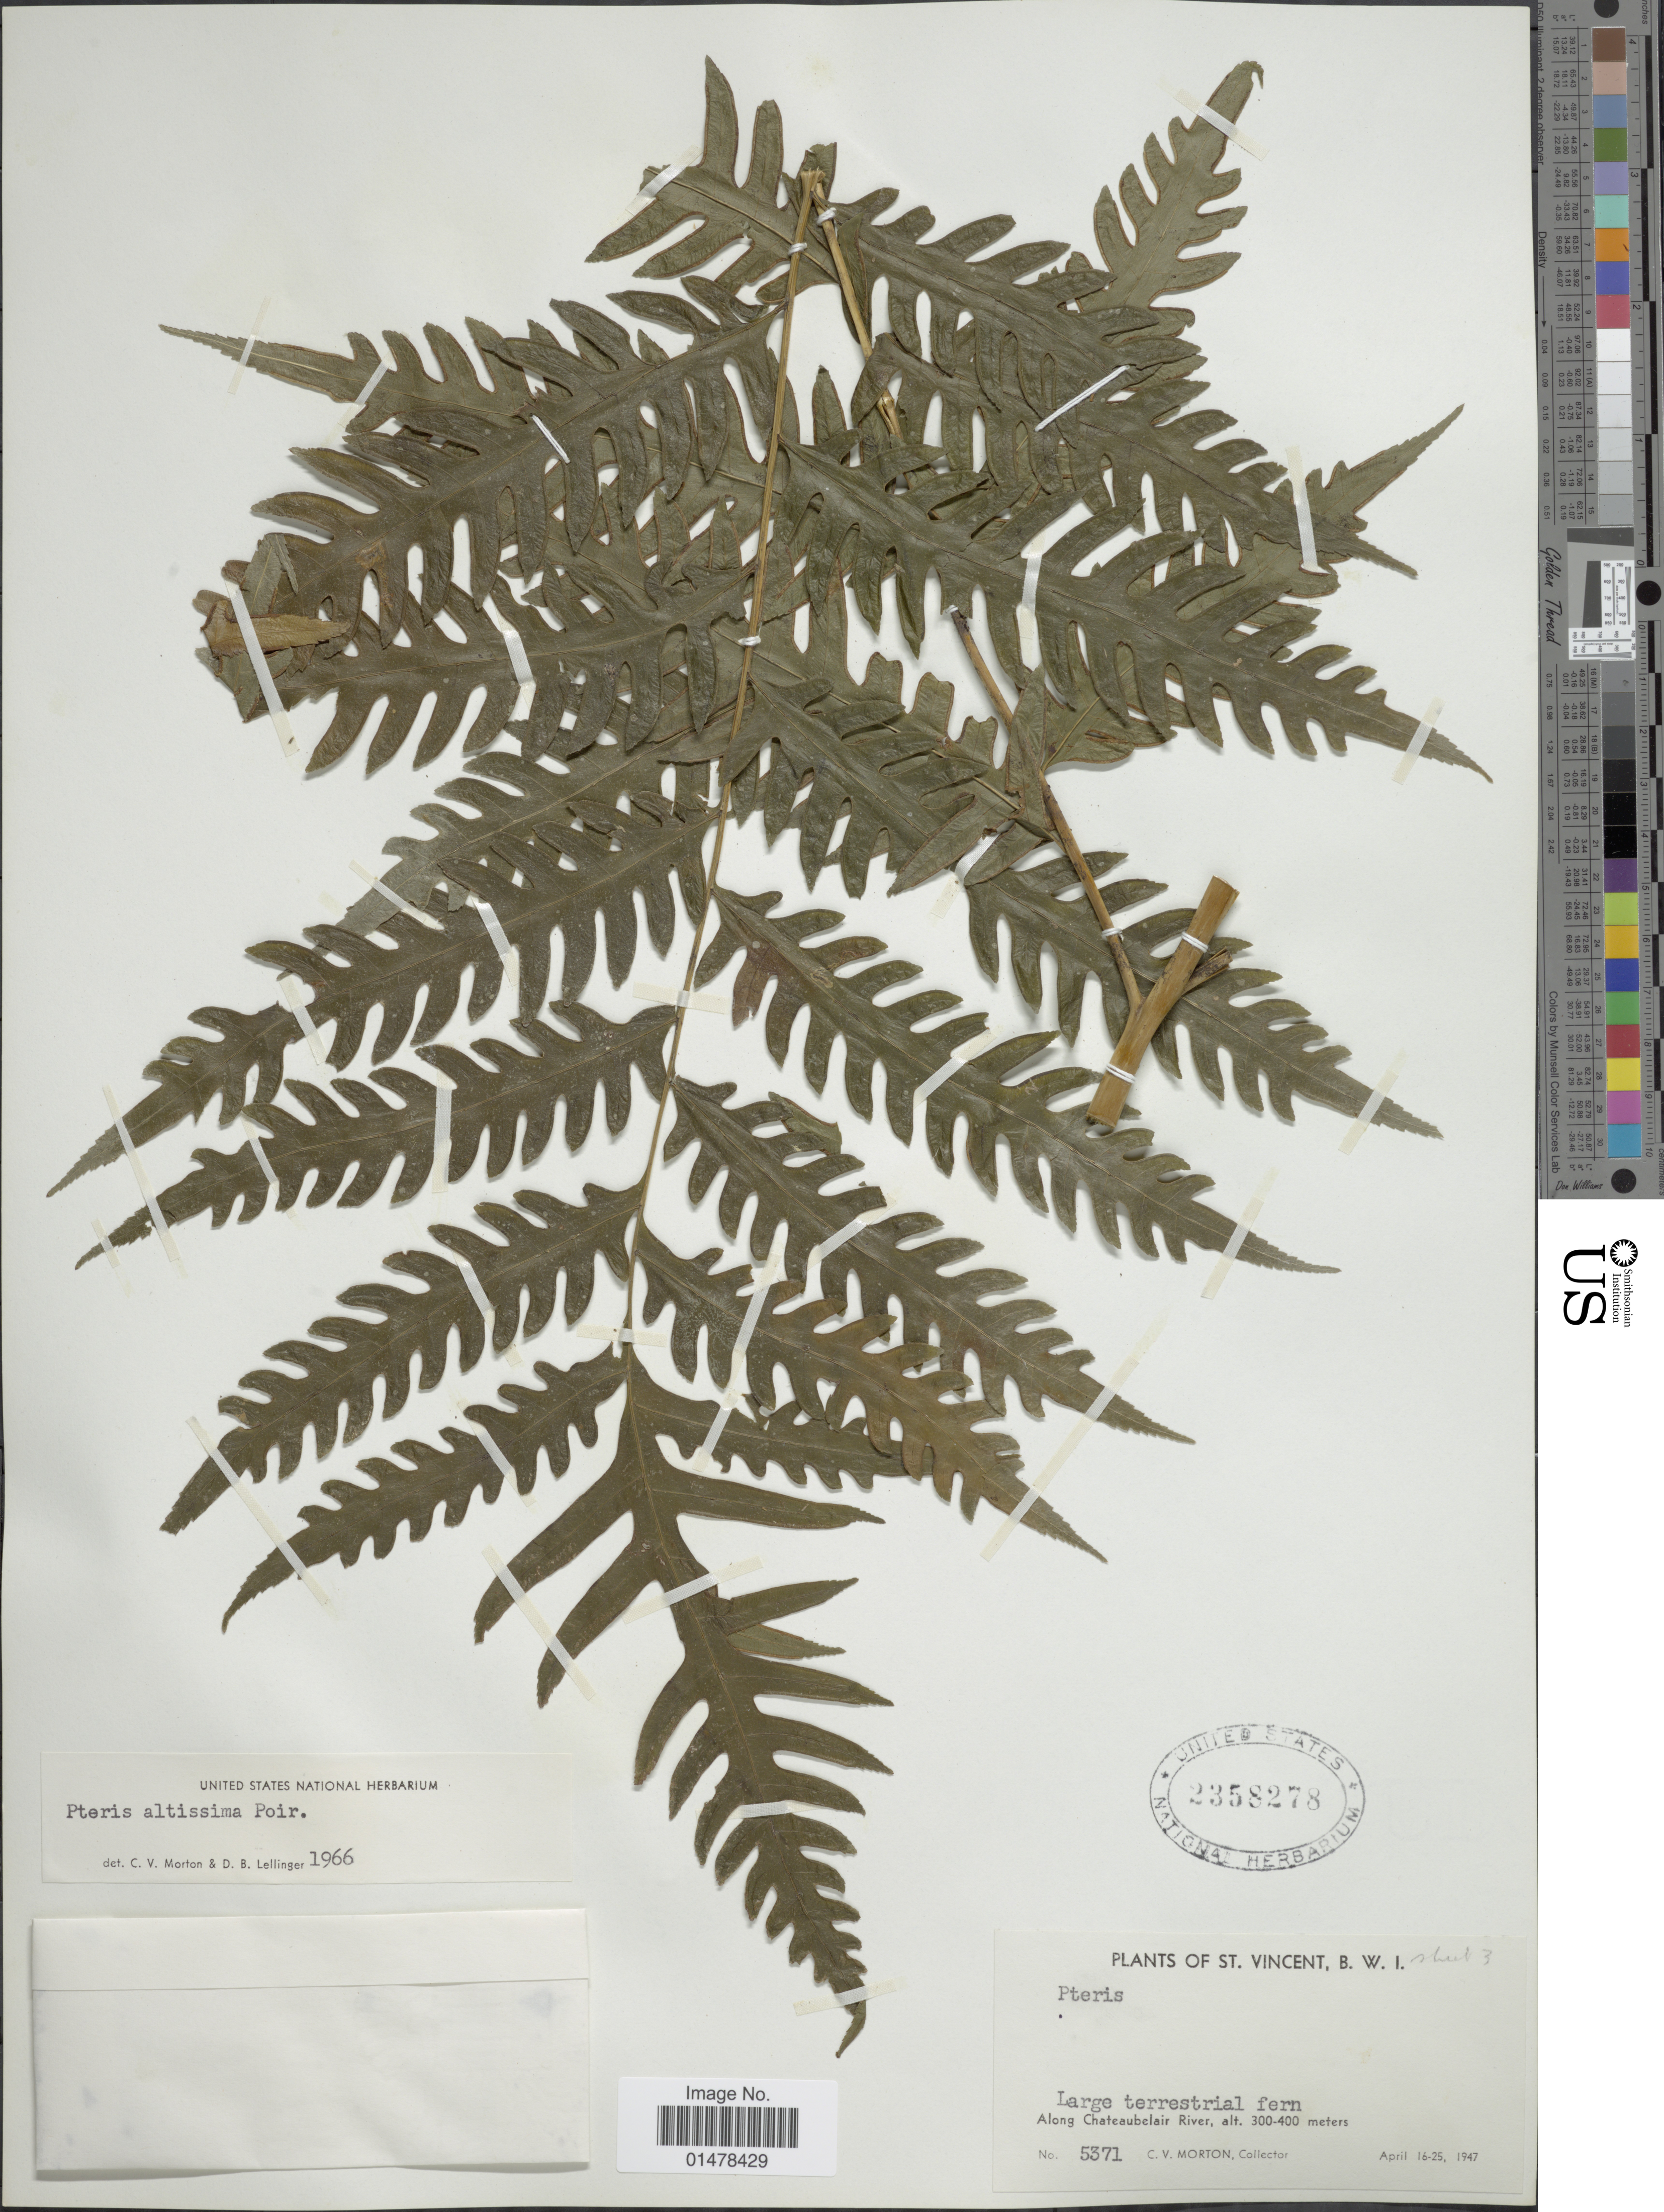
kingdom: Plantae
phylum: Tracheophyta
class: Polypodiopsida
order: Polypodiales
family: Pteridaceae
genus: Pteris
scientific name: Pteris altissima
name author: Poir.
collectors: C. V. Morton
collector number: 5371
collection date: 1947-04-16/1947-04-25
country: St. Vincent - Grenadines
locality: Plants of St. Vincent, B.W.I., large terrestrial fern, along Chateaubelair river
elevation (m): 300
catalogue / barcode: US 2358278